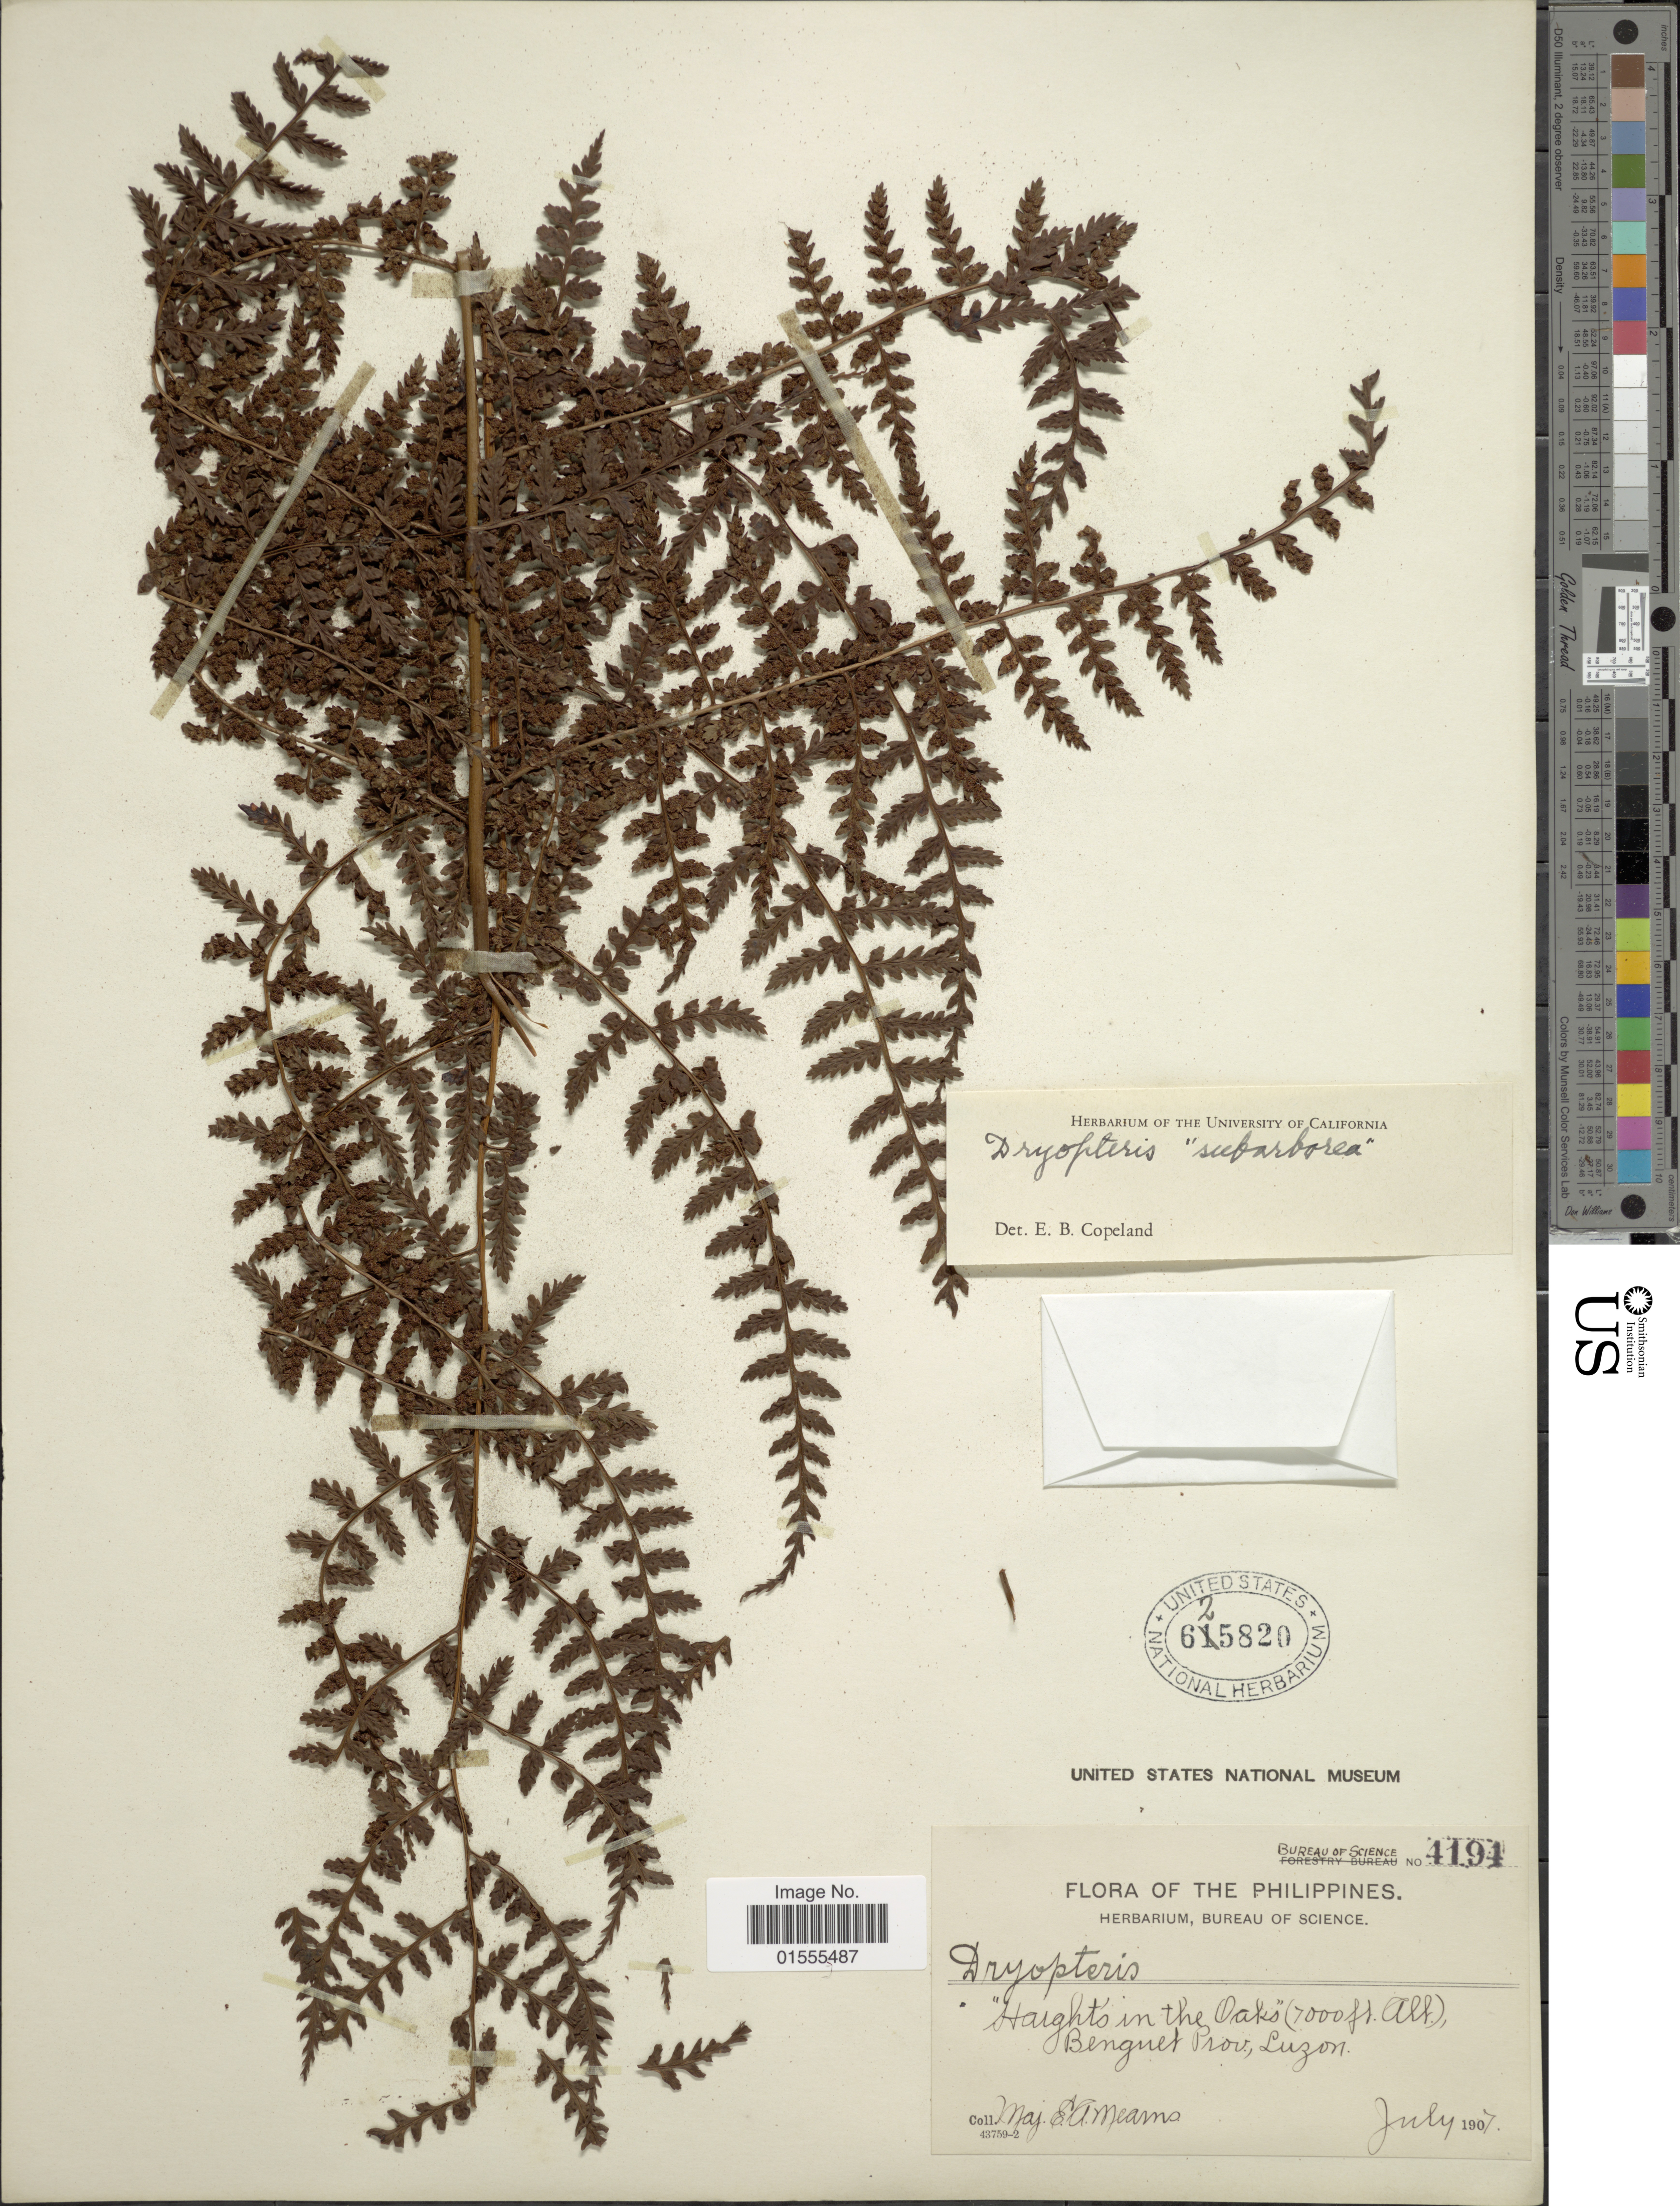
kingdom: Plantae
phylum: Tracheophyta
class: Polypodiopsida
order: Polypodiales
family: Dryopteridaceae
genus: Dryopteris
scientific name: Dryopteris subarborea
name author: (Baker) C. Chr.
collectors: E. A. Mearns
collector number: Bureau of Science 4194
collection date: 1907-07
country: Philippines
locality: Benguet Prov., Luzon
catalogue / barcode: US 625820